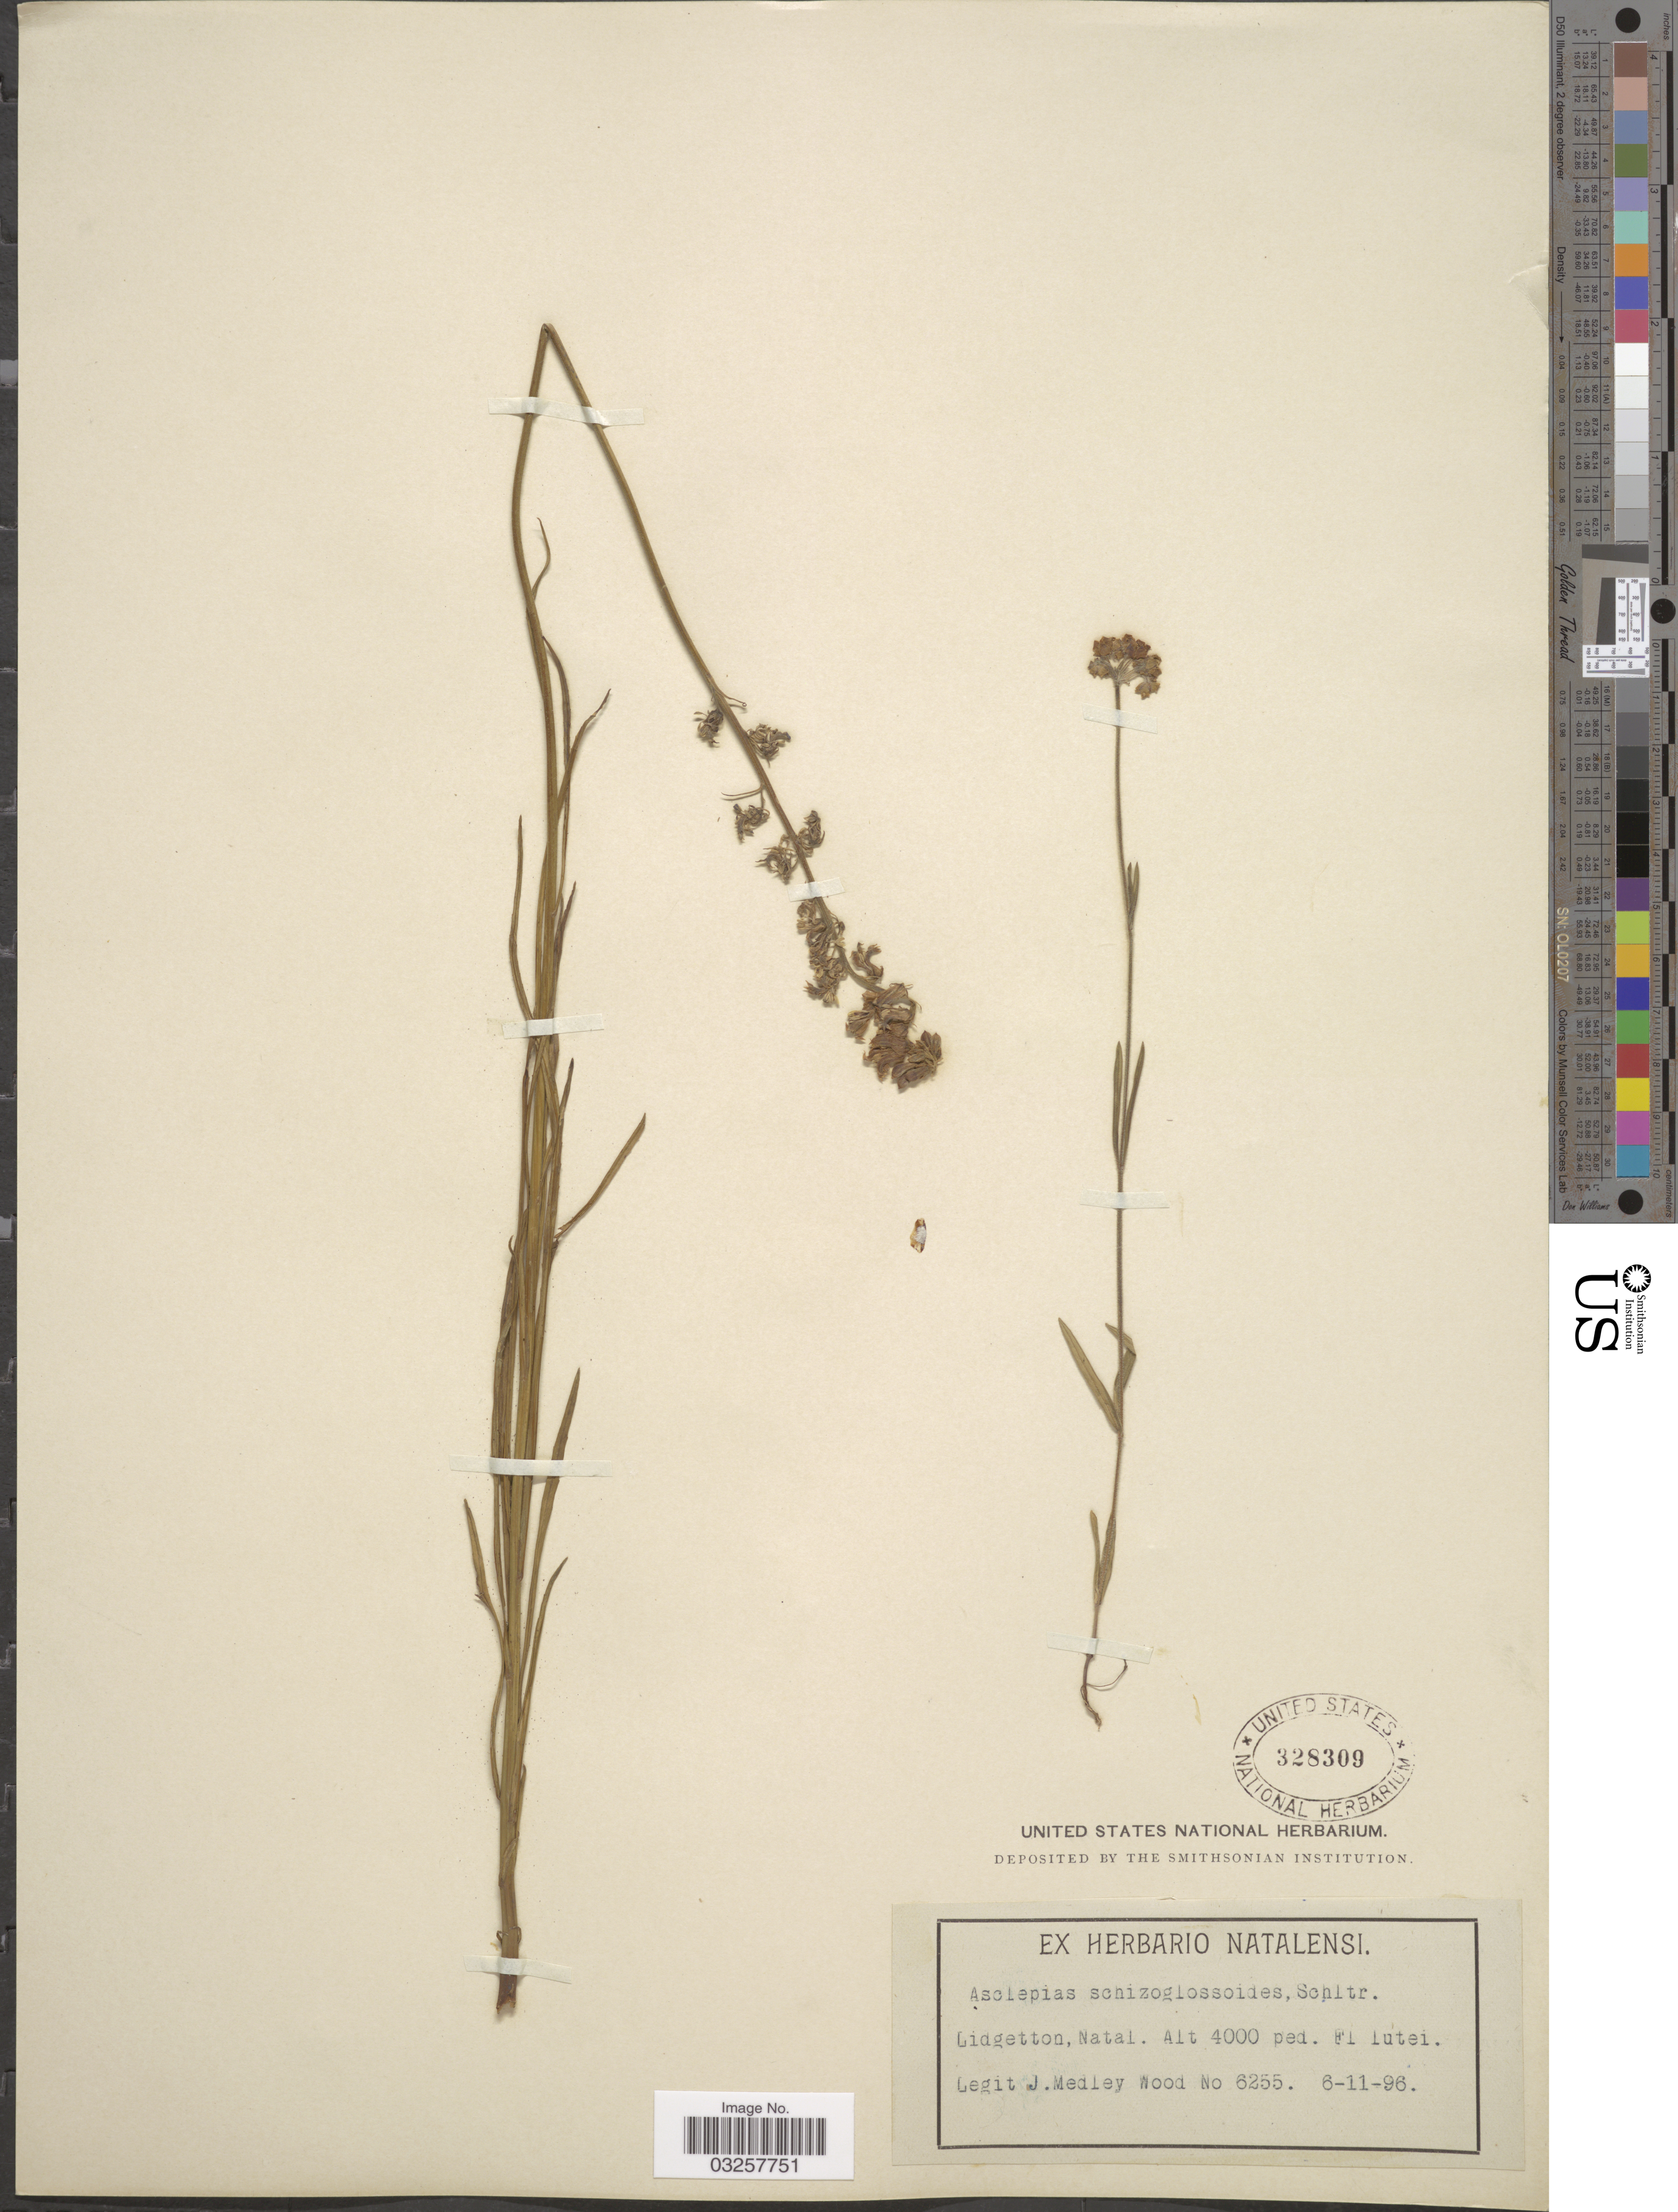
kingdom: Plantae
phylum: Tracheophyta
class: Magnoliopsida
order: Gentianales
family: Apocynaceae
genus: Asclepias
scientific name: Asclepias schizoglossoides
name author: Schltr.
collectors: J. M. Wood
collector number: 6255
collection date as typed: Transcribed d/m/y: 6/11/96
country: South Africa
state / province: KwaZulu-Natal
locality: Lidgetton, Natal.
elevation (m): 1219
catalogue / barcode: US 328309